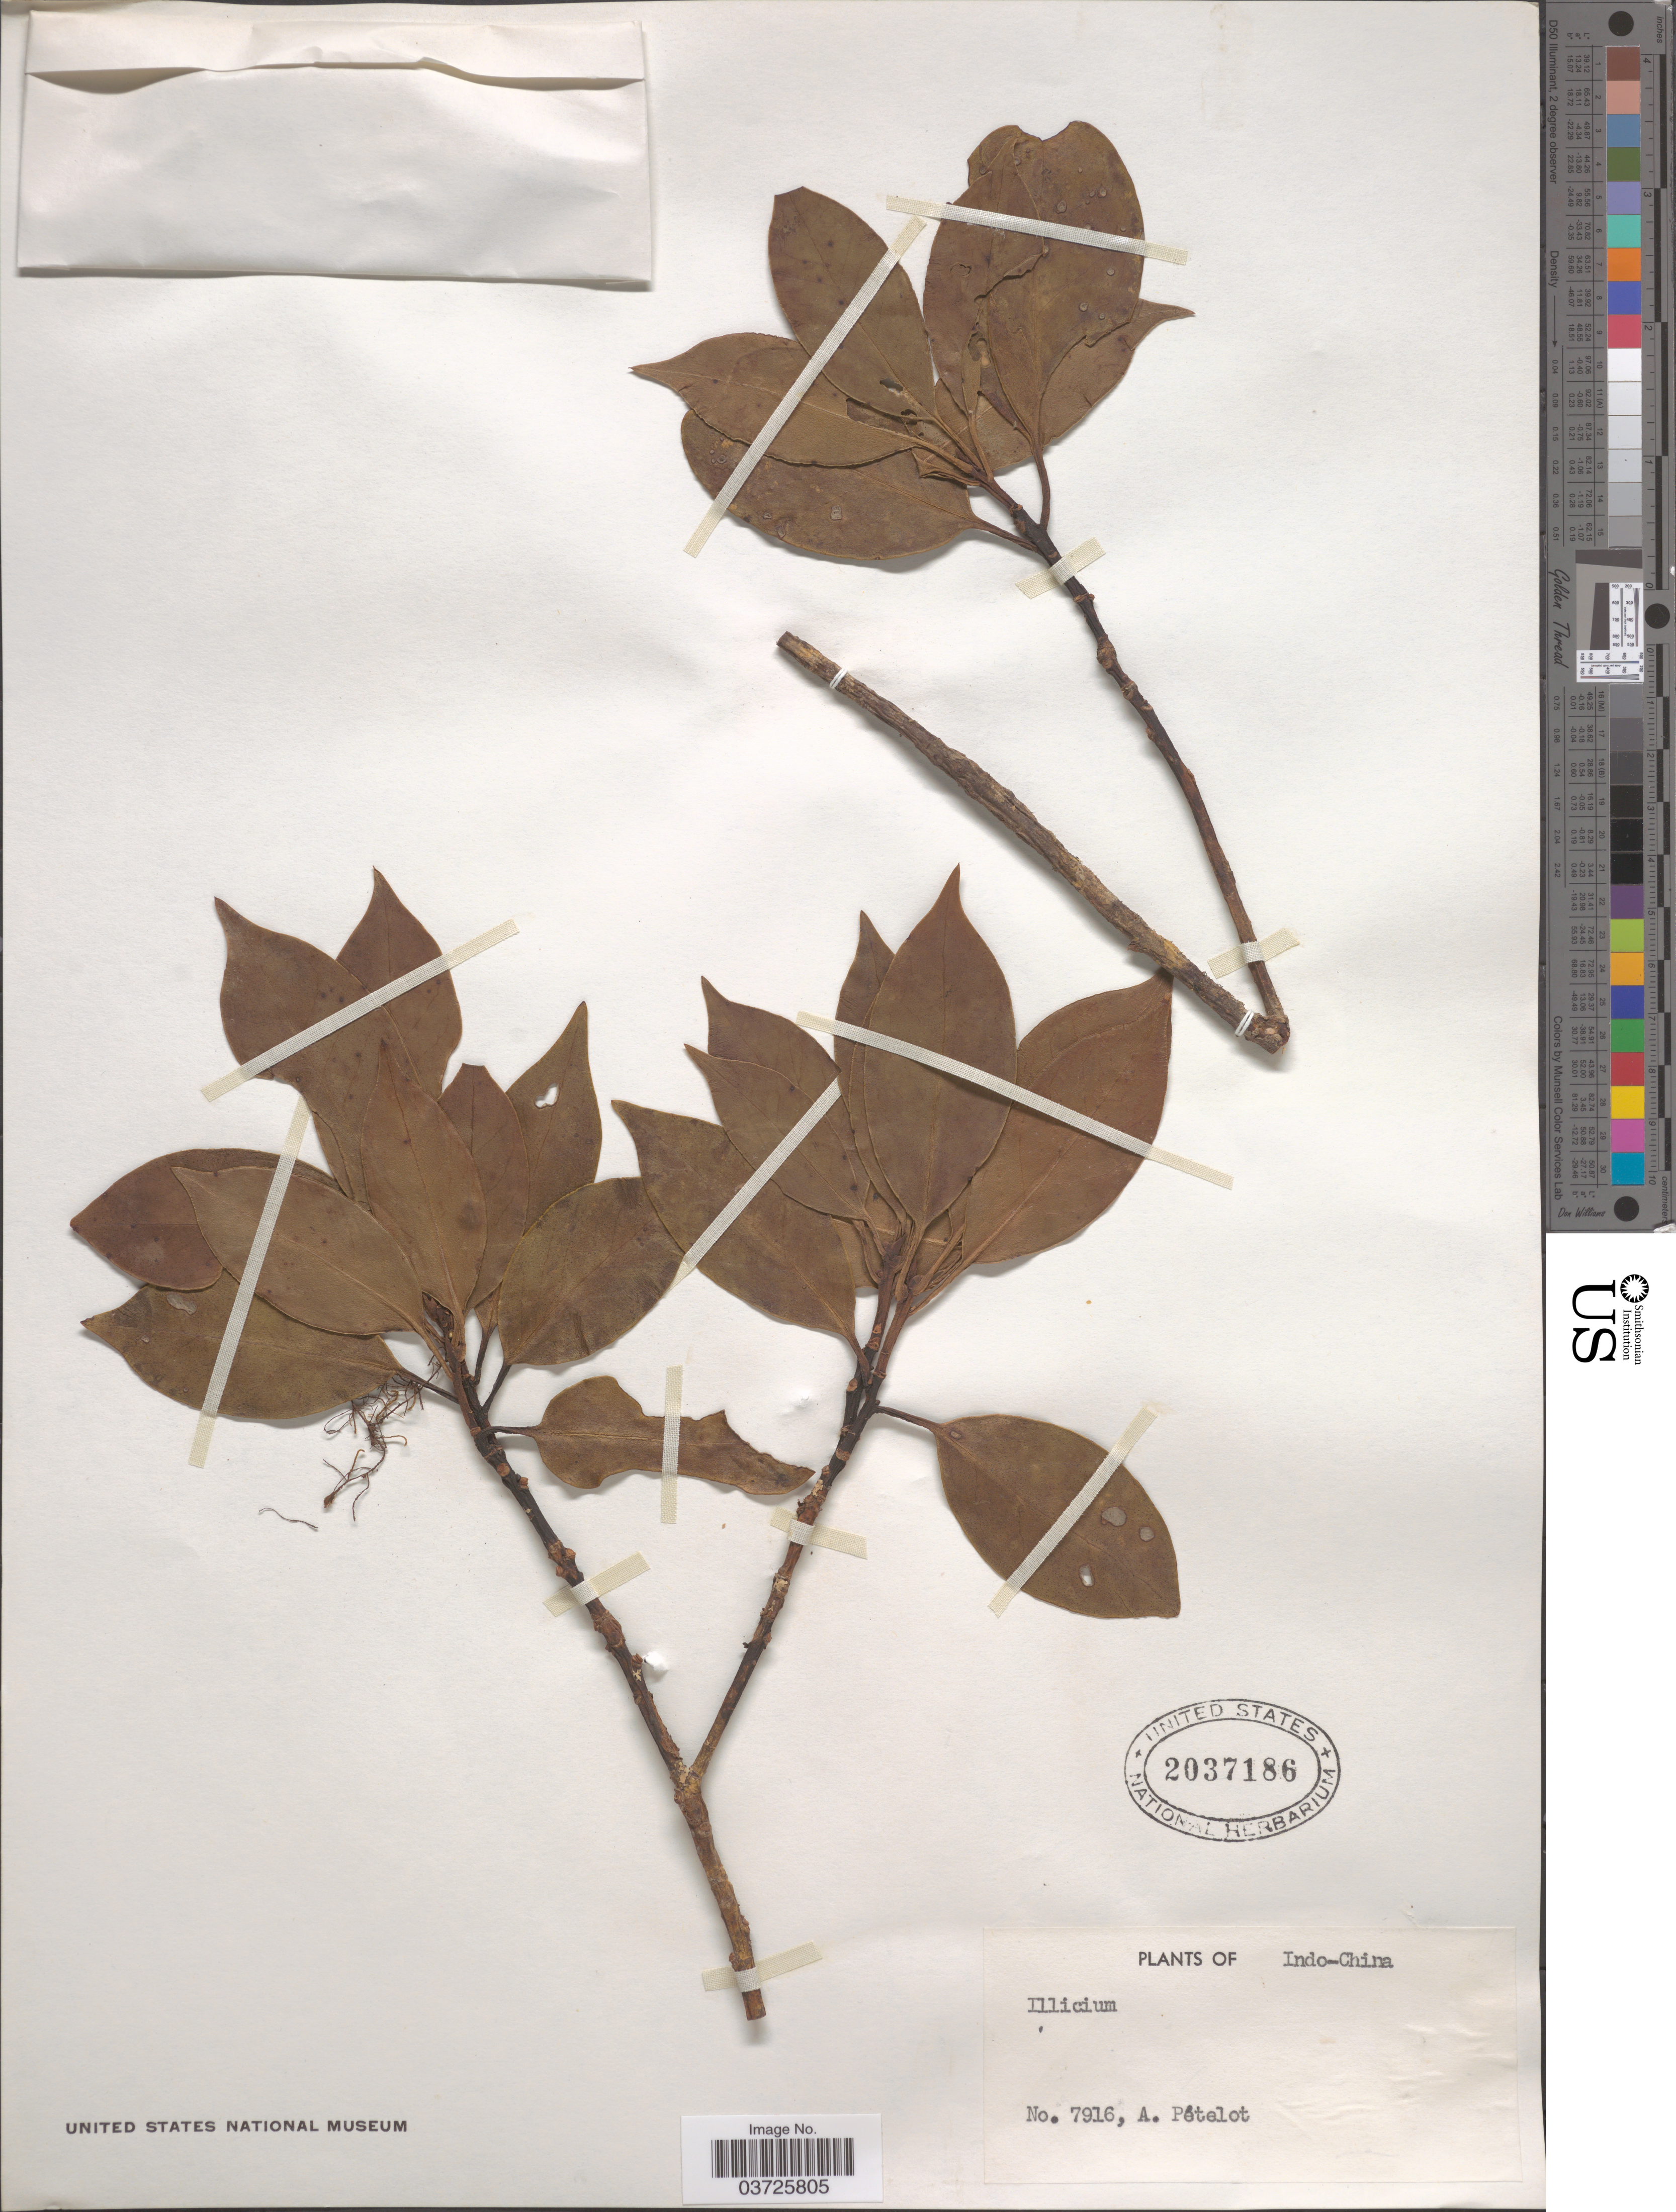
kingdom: Plantae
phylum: Tracheophyta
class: Magnoliopsida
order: Austrobaileyales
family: Schisandraceae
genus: Illicium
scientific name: Illicium sp.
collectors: A. Petelot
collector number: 7916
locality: Indo-China.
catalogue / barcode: US 2037186